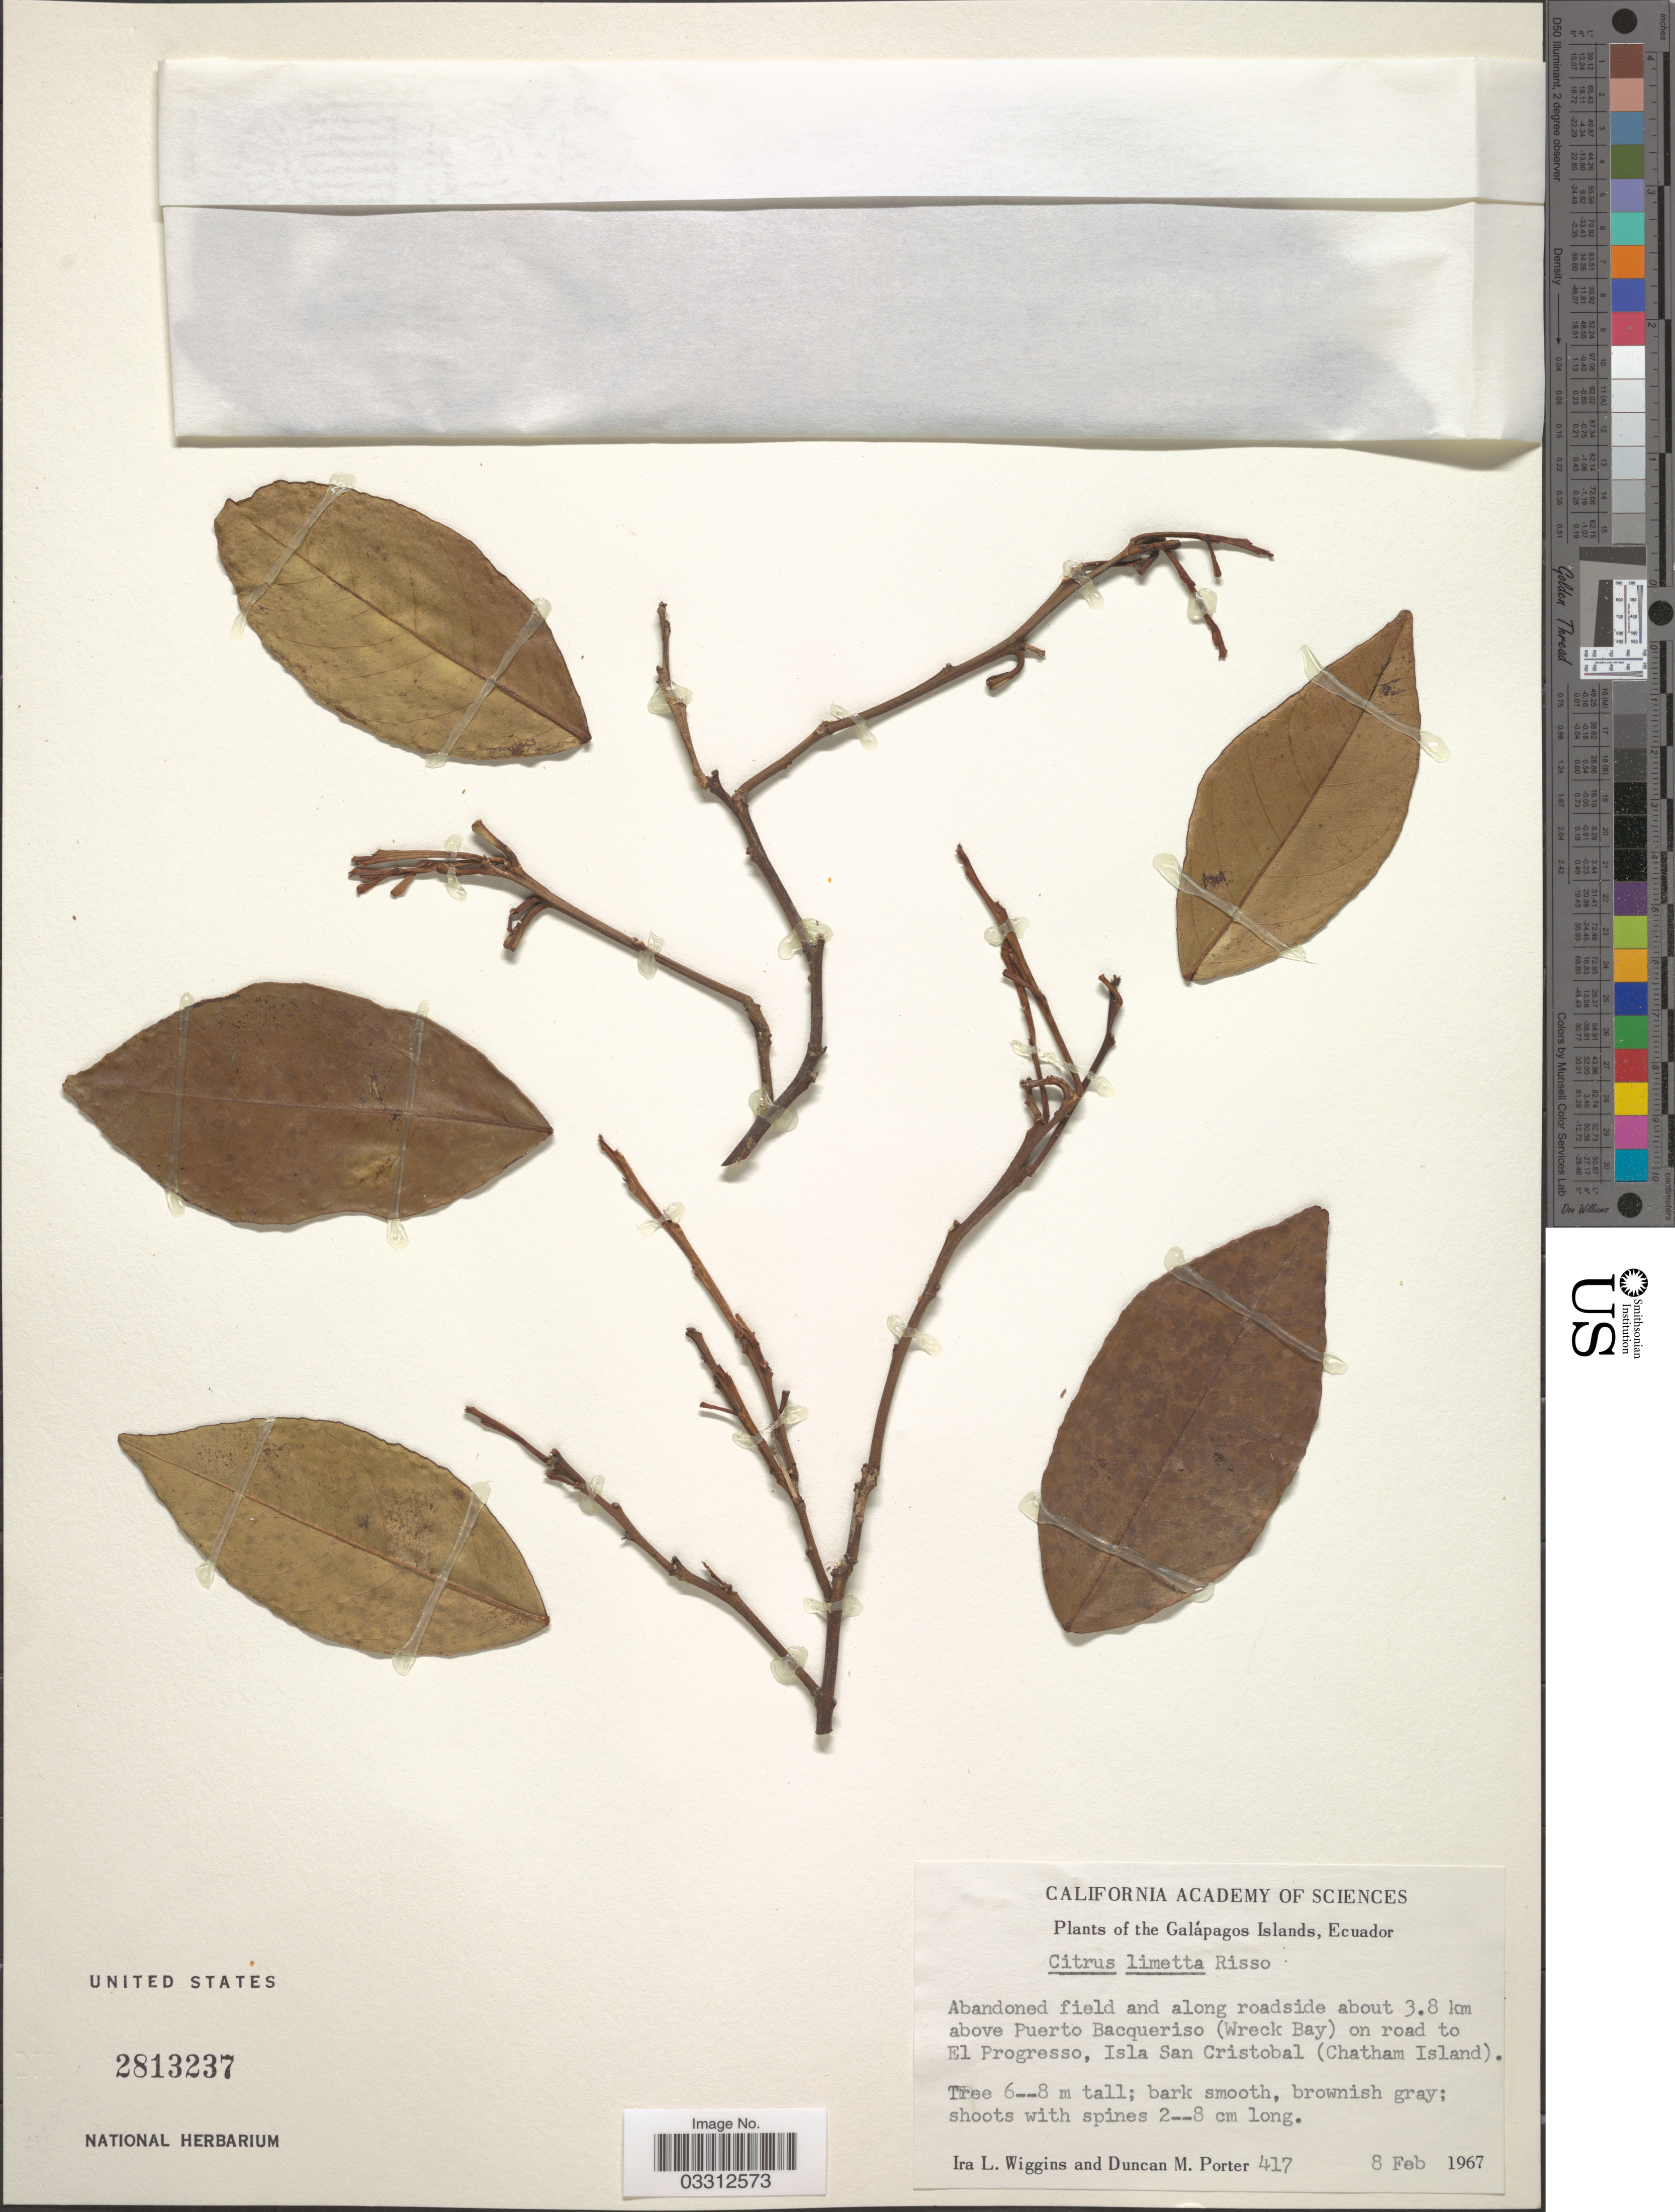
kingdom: Plantae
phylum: Tracheophyta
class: Magnoliopsida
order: Sapindales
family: Rutaceae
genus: Citrus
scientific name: Citrus limetta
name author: Risso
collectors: I. L. Wiggins & D. Porter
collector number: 417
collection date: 1967-02-08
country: Ecuador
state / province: Colón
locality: The Galápagos Islands, Abandoned field and along roadside about 3.8 km above Puerto Bacqueriso (Wreck Bay) on road to El Progresso, Isla San Cristobal (Chatham Island).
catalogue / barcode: US 2813237